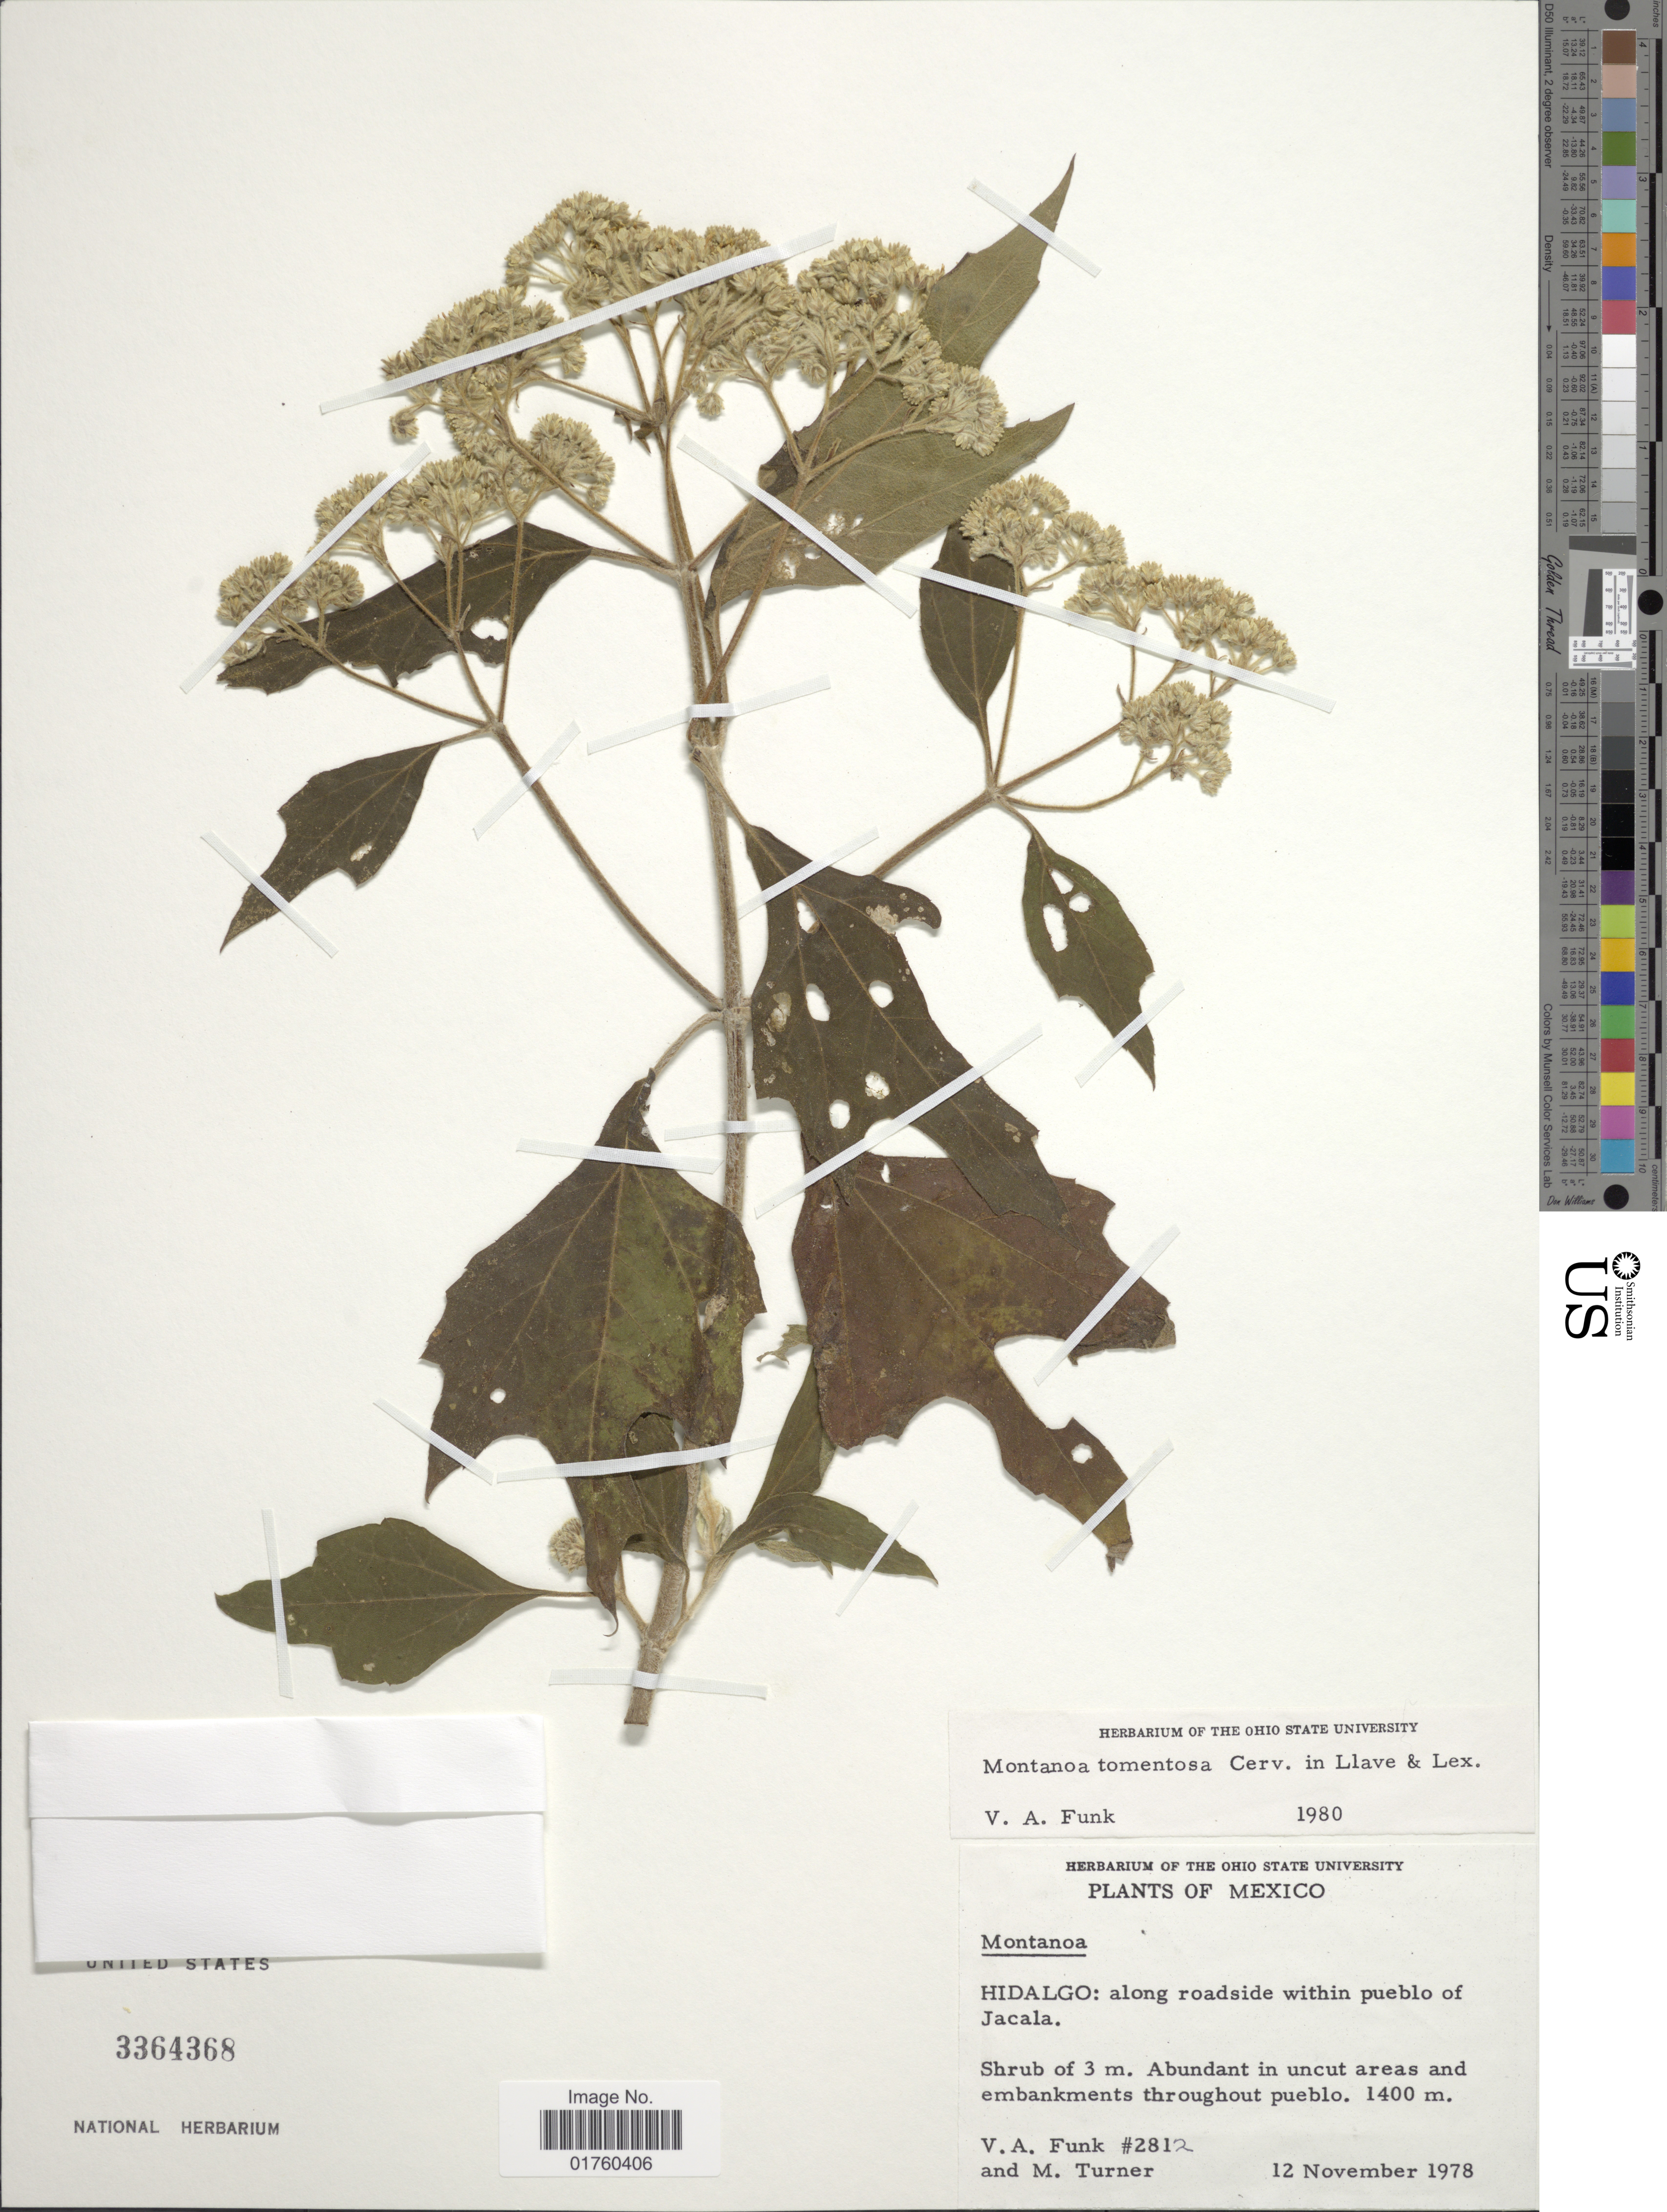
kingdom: Plantae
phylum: Tracheophyta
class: Magnoliopsida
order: Asterales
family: Asteraceae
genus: Montanoa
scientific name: Montanoa tomentosa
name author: Cerv.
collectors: V. Funk & M. Turner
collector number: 2812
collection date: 1978-11-12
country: Mexico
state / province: Hidalgo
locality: Along roadside within pueblo of Jacala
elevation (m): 1400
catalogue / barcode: US 3364368